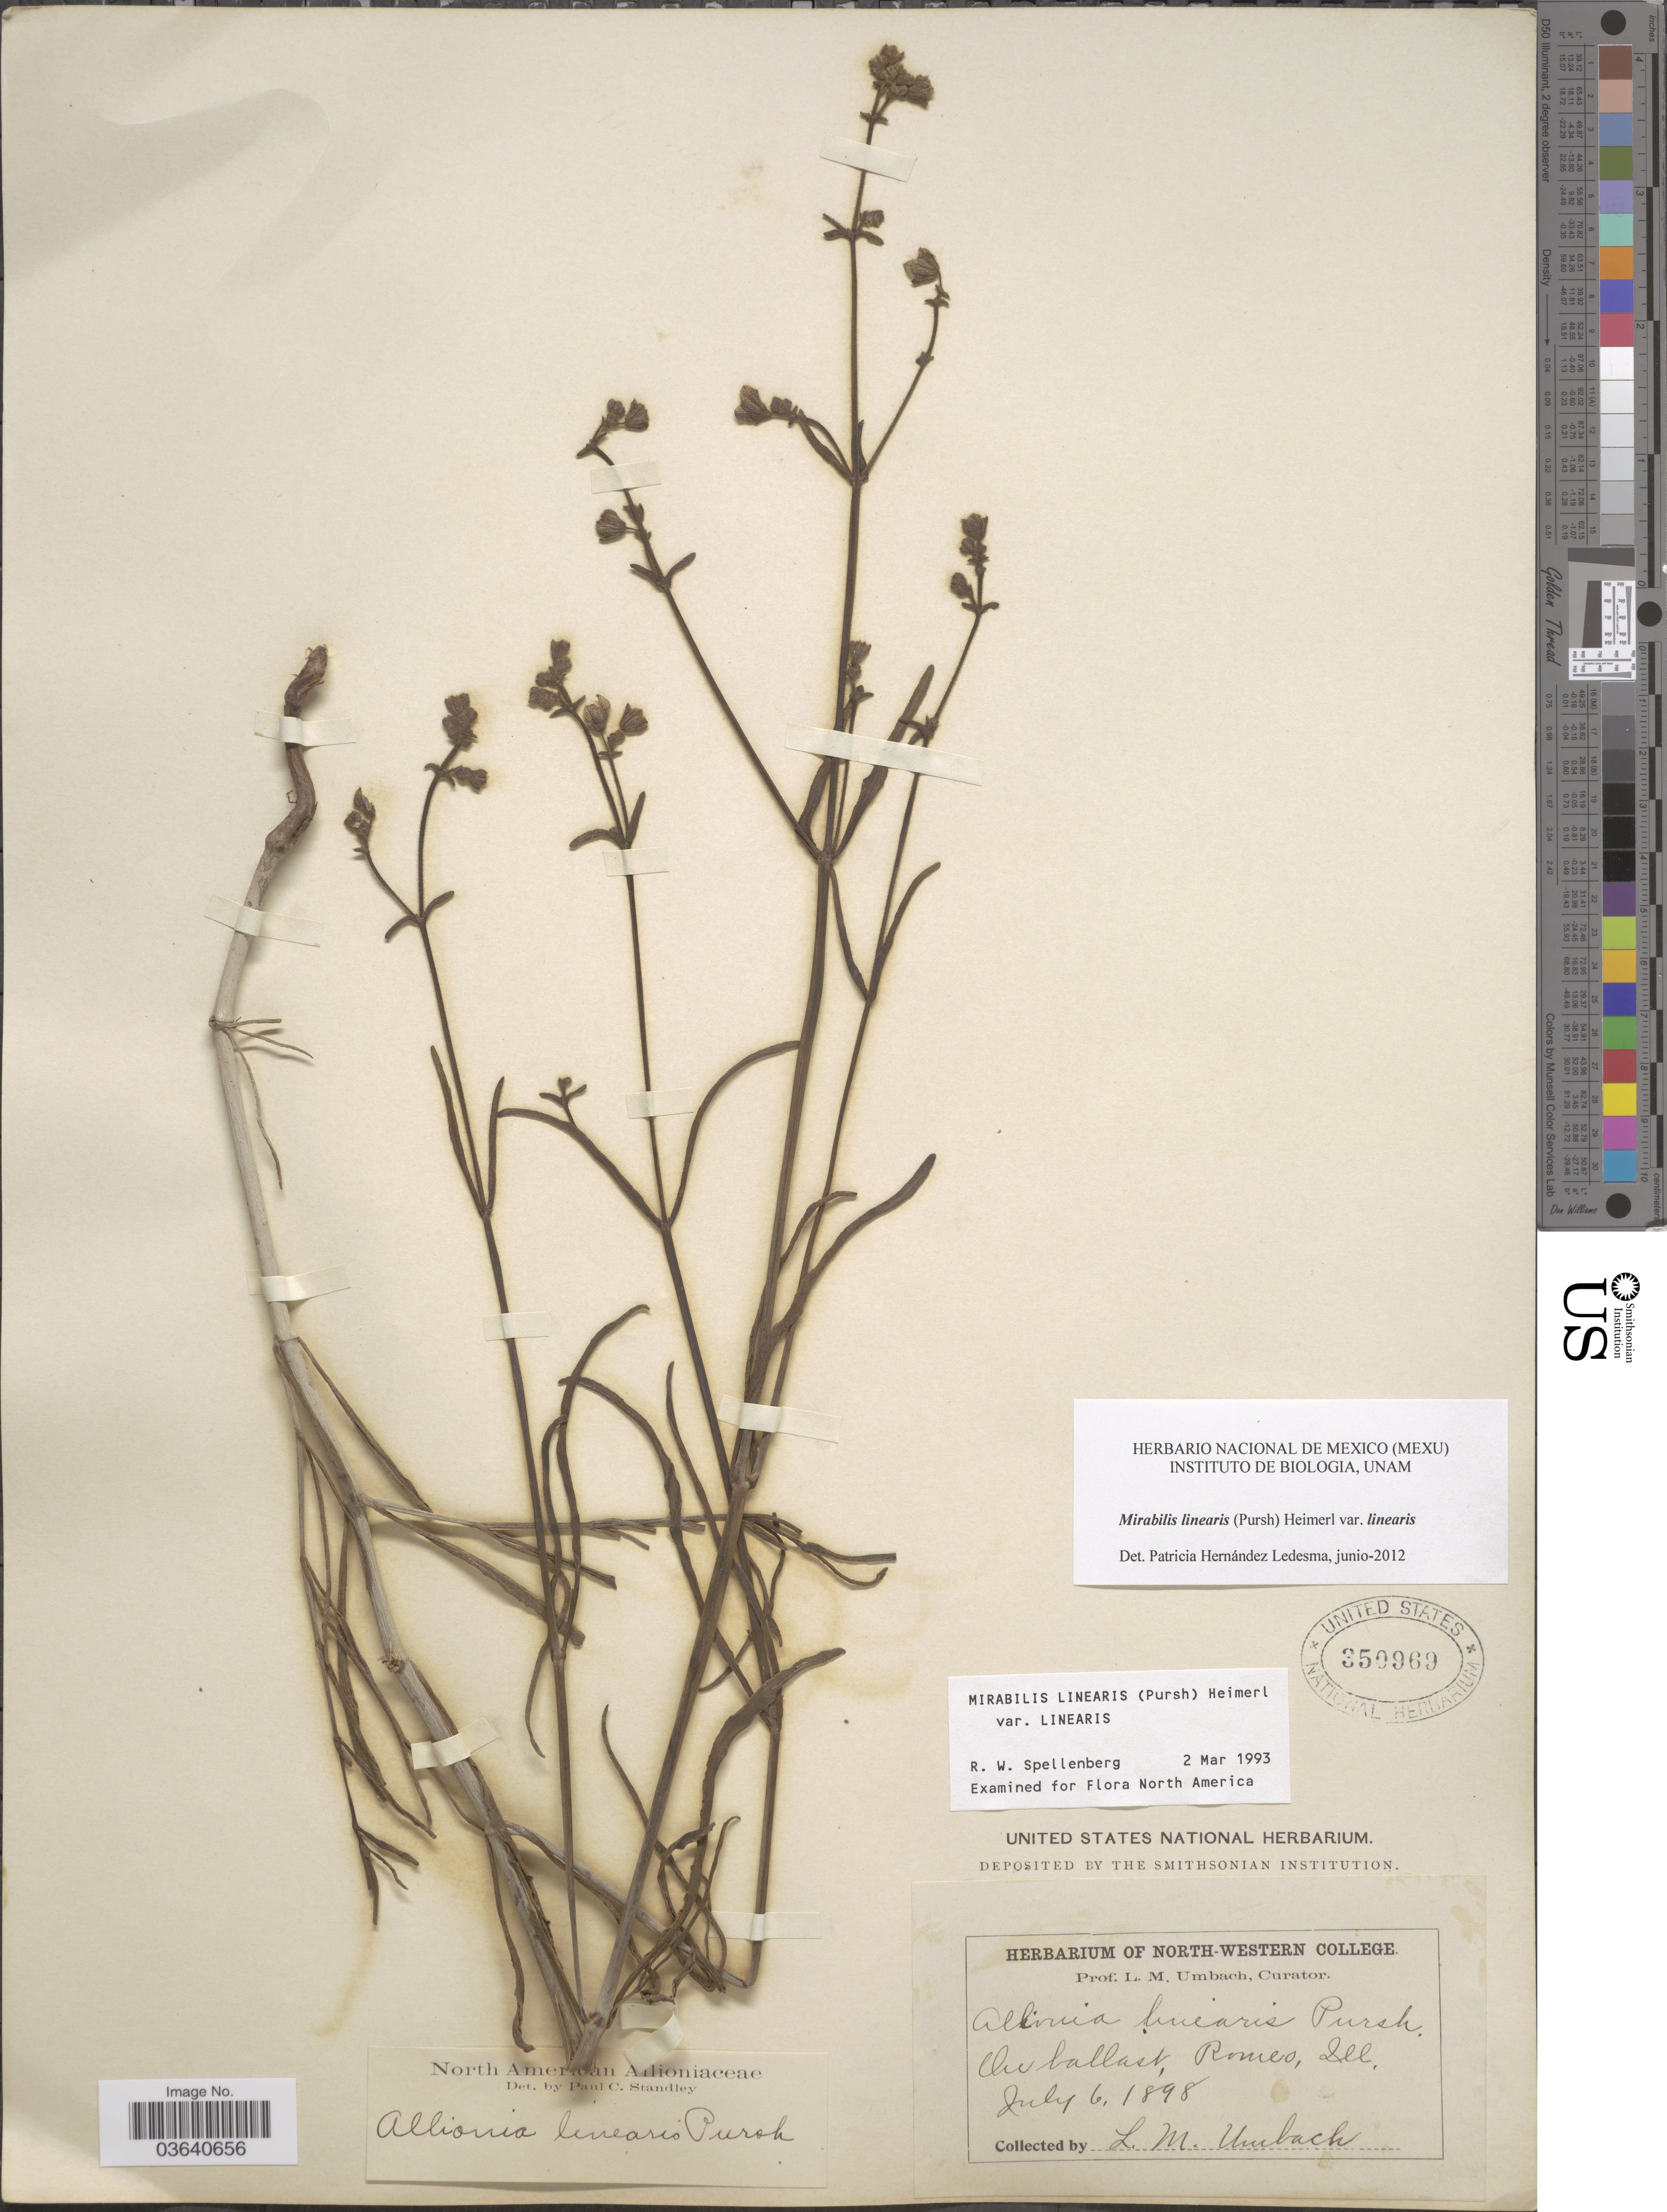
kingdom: Plantae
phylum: Tracheophyta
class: Magnoliopsida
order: Caryophyllales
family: Nyctaginaceae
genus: Mirabilis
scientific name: Mirabilis linearis var. linearis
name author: (Pursh) Heimerl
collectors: L. M. Umbach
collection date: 1898-07-06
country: United States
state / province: Illinois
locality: On ballast, Romeo.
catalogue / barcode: US 350969